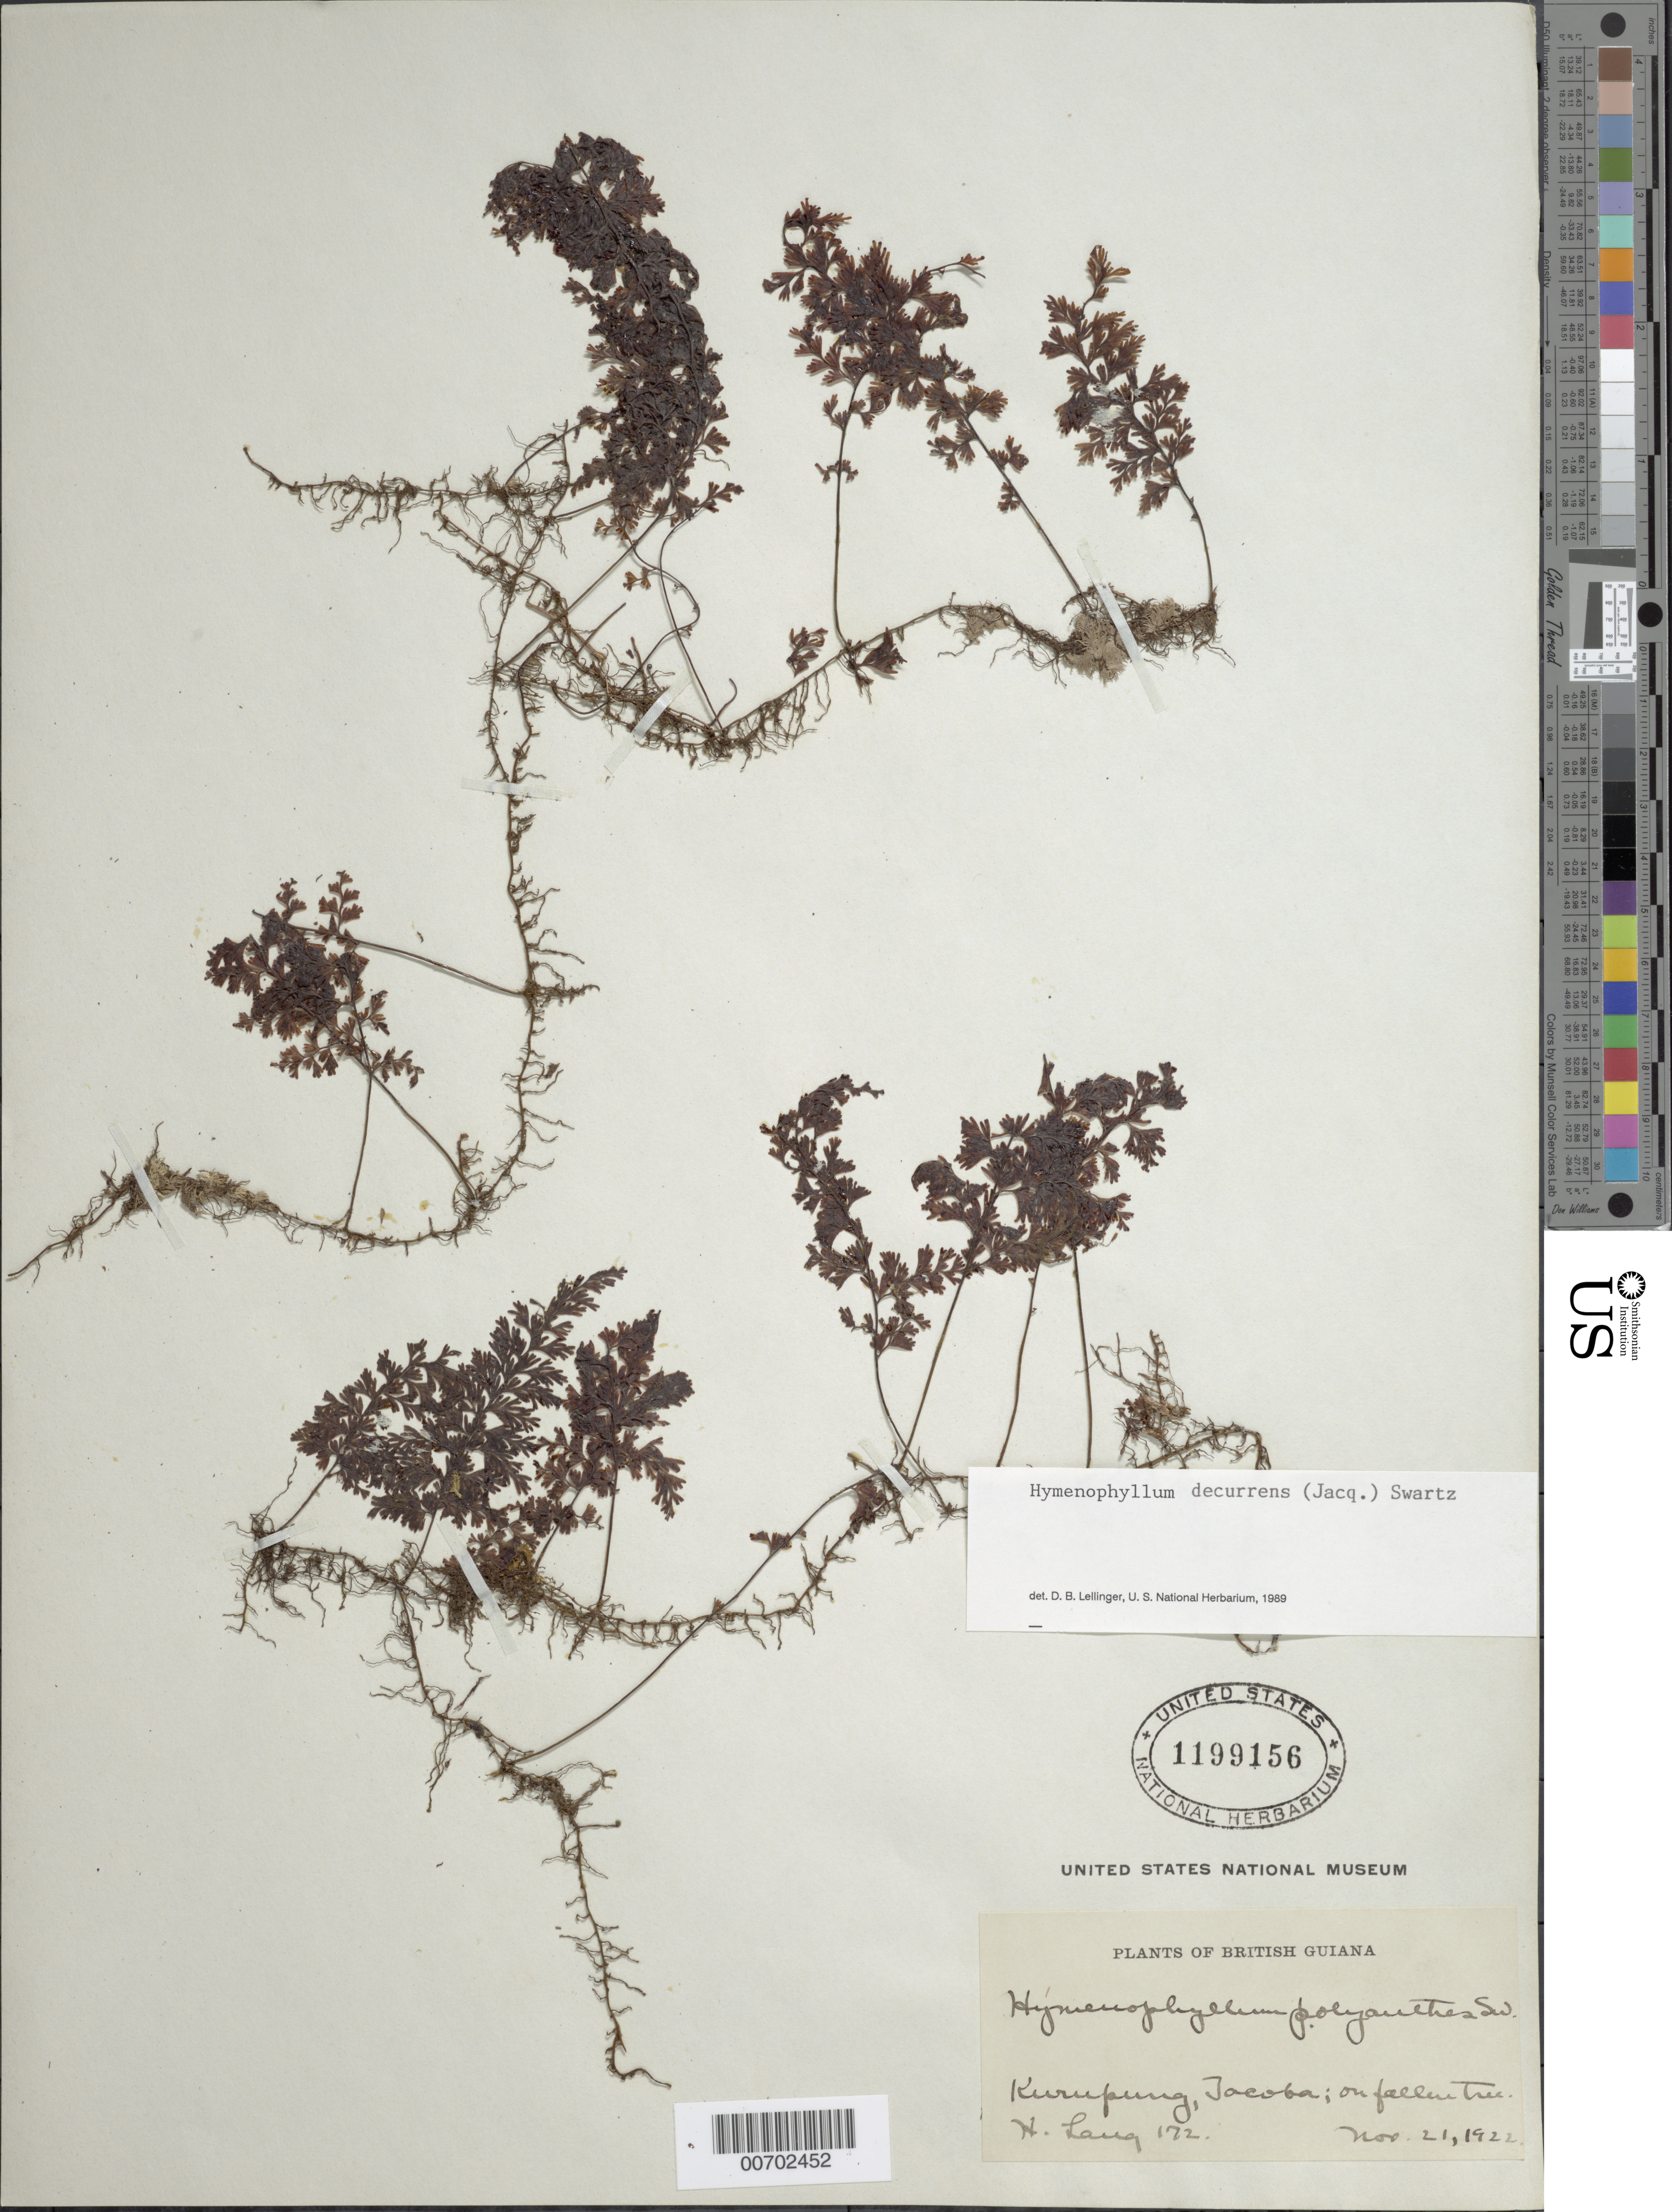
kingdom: Plantae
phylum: Tracheophyta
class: Polypodiopsida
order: Hymenophyllales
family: Hymenophyllaceae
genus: Hymenophyllum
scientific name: Hymenophyllum decurrens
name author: (Jacq.) Sw.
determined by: Lellinger, David B., (BOT), Smithsonian Institution - National Museum of Natural History (UNITED STATES)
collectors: H. Lang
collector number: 172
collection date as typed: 21-Nov-22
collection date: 1922-11-21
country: Guyana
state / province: Cuyuni-Mazaruni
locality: Kurupung, Takuba (Jacoba?) Creek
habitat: On fallen tree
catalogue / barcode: US 1199156